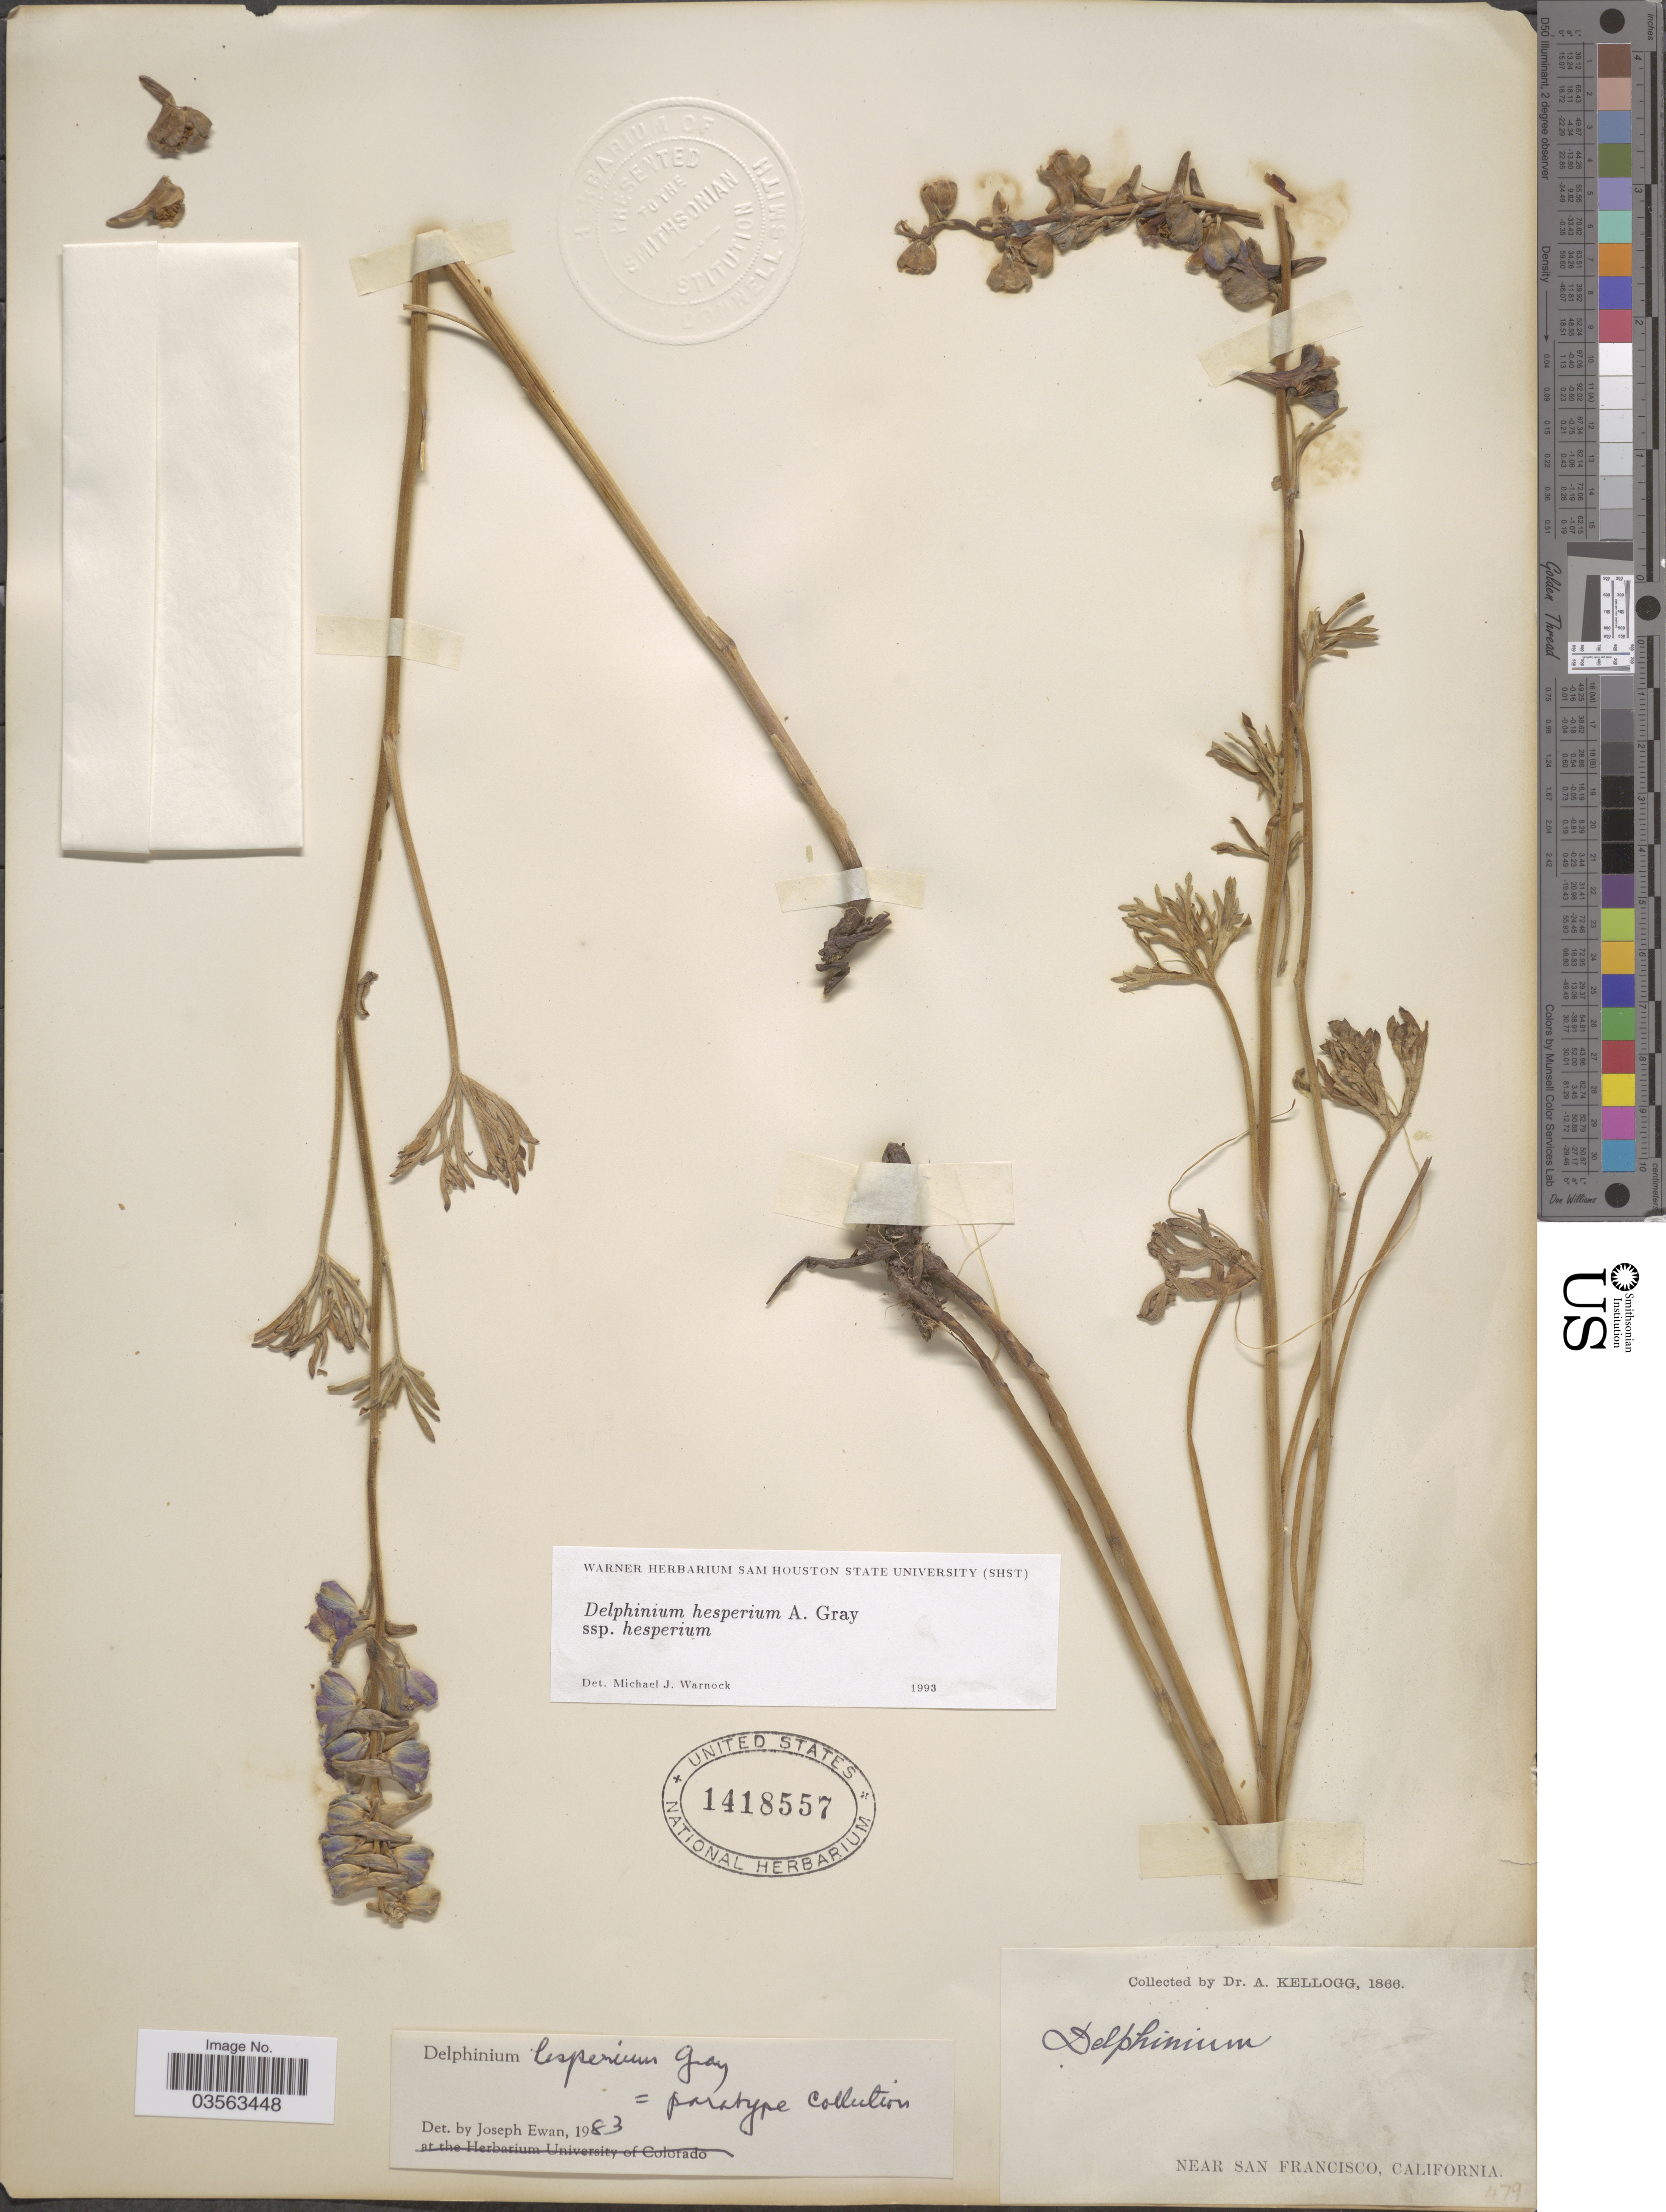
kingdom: Plantae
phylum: Tracheophyta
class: Magnoliopsida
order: Ranunculales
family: Ranunculaceae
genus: Delphinium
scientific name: Delphinium hesperium subsp. hesperium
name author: A. Gray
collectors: A. Kellogg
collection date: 1866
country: United States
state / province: California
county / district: San Francisco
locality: Near San Francisco.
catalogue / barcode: US 1418557